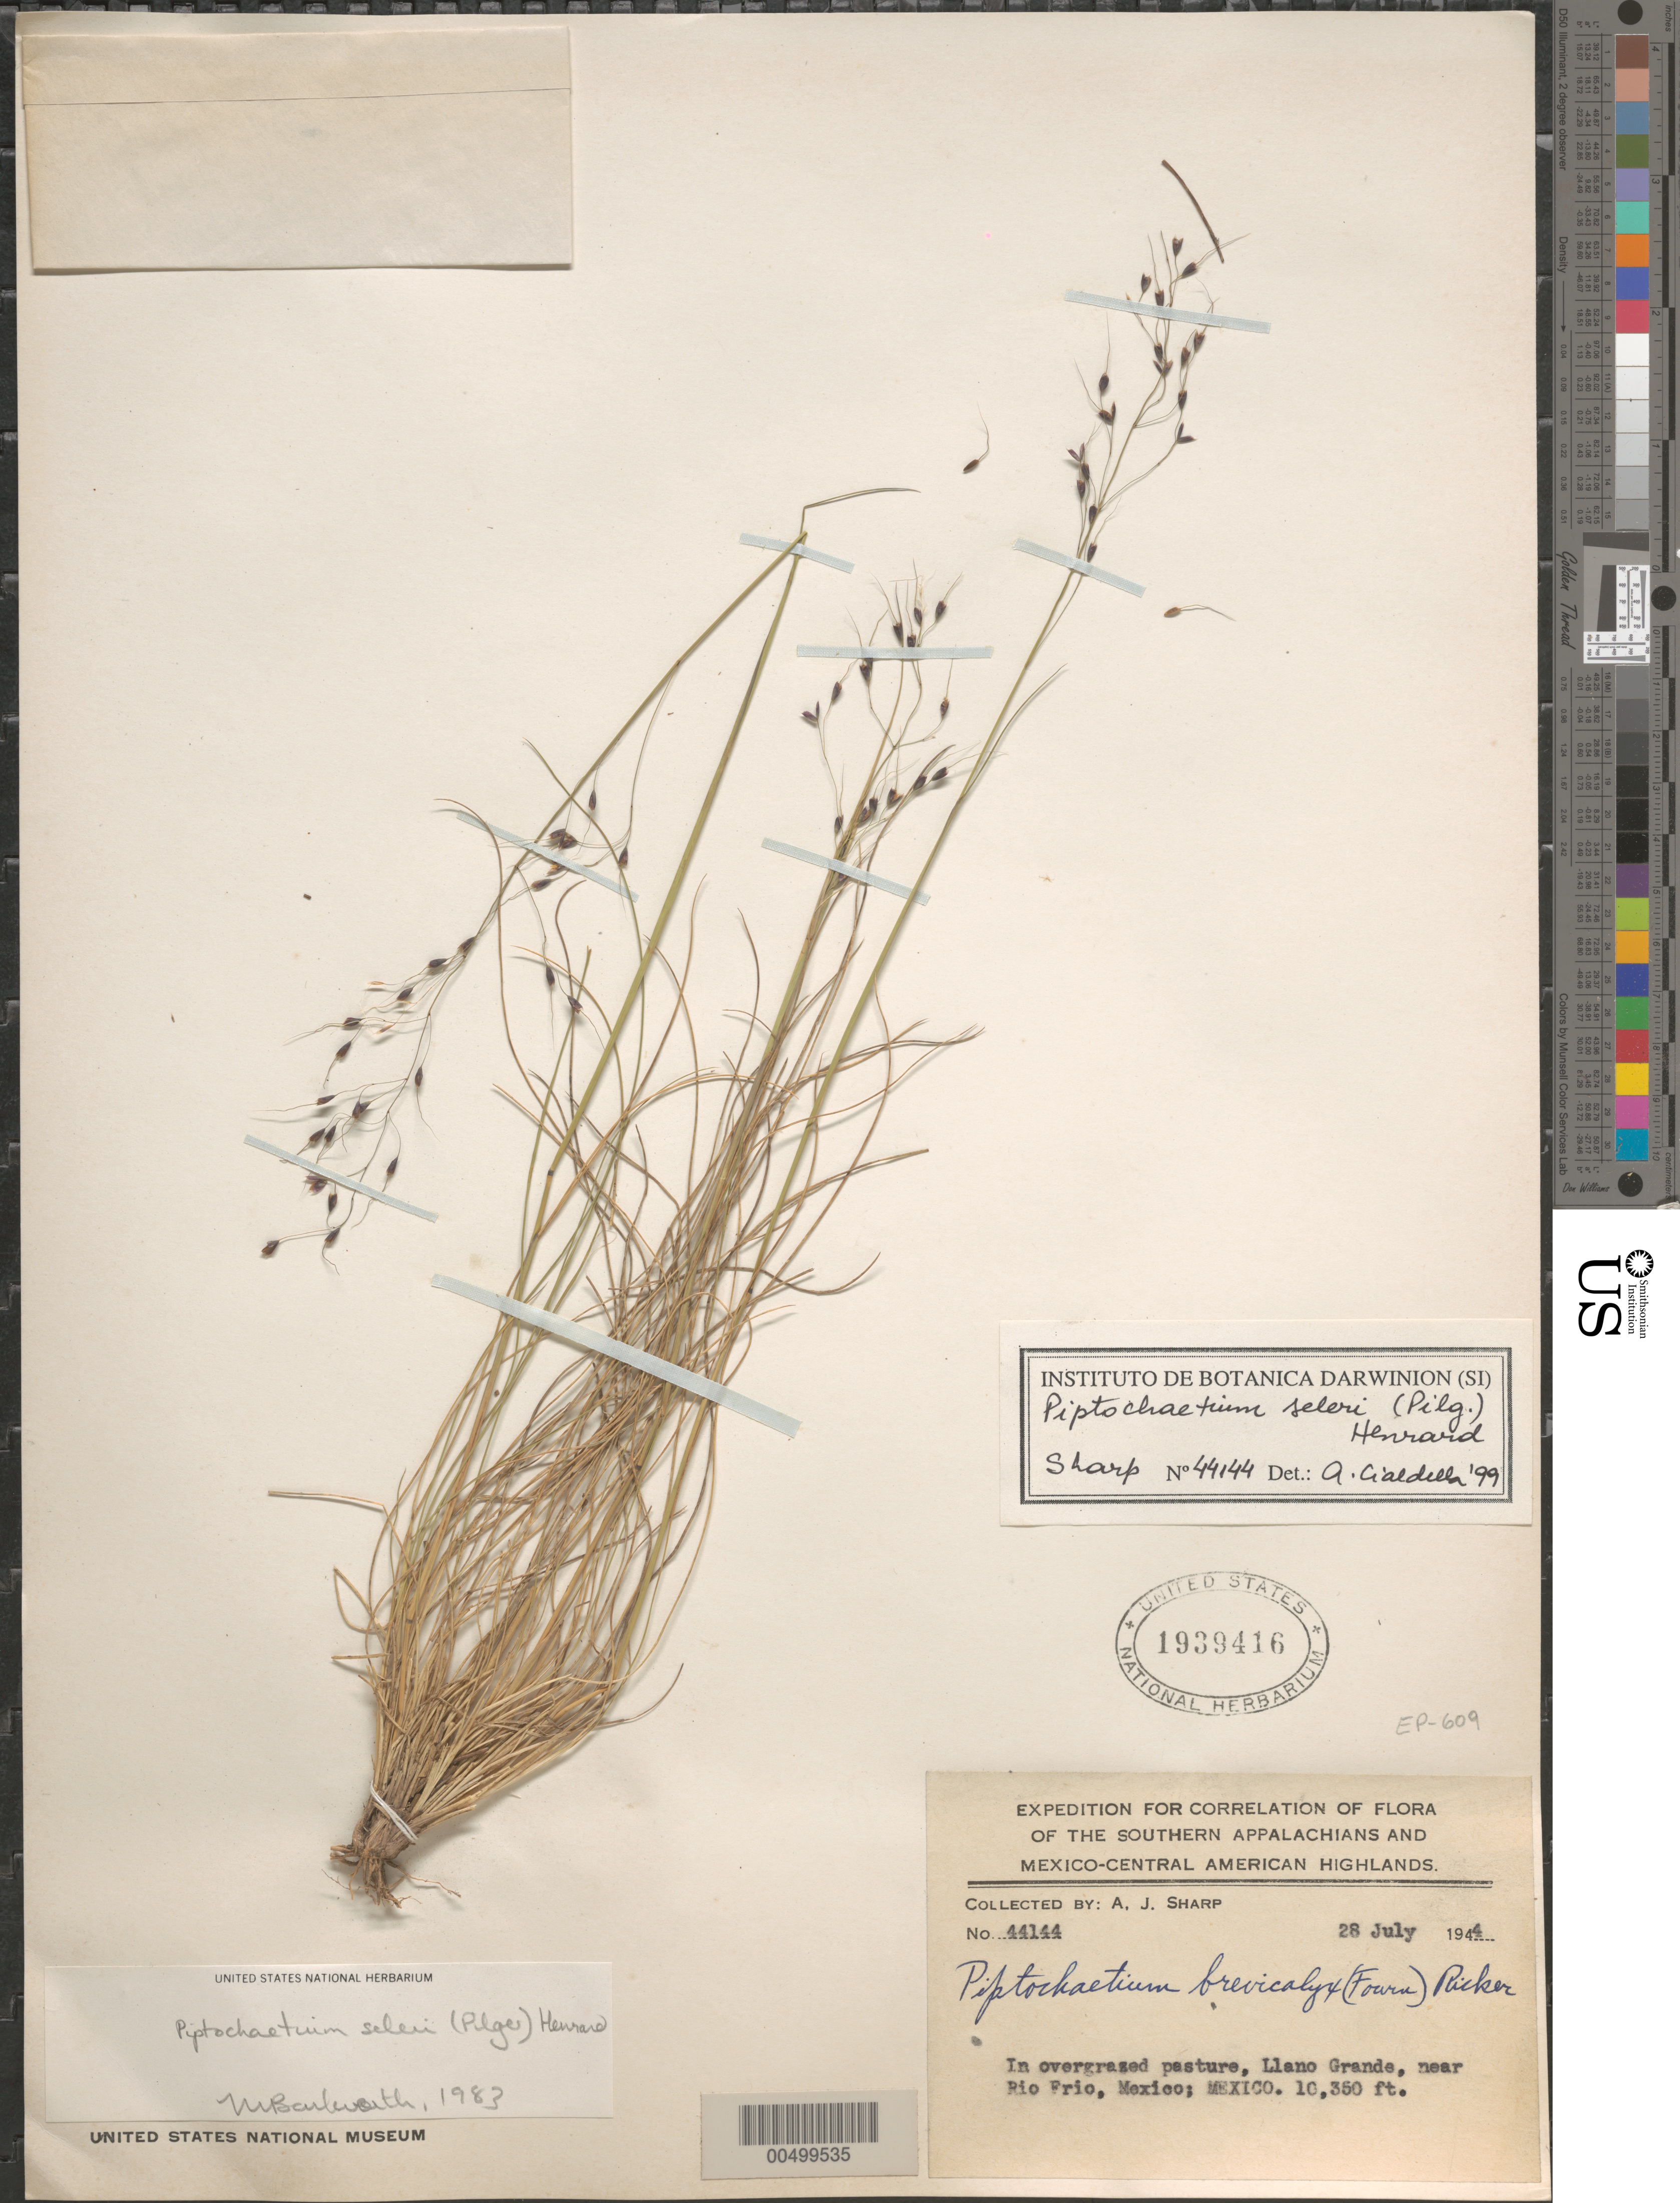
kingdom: Plantae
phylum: Tracheophyta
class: Liliopsida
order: Poales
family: Poaceae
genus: Piptochaetium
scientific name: Piptochaetium seleri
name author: (Pilg.) Henr.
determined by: Barkworth, M. E.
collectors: A. J. Sharp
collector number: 44144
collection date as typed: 28 Jul 1944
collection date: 1944-07-28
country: Mexico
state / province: México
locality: Llano Grande, near Rio Frio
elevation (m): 3155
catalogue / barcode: US 1939416